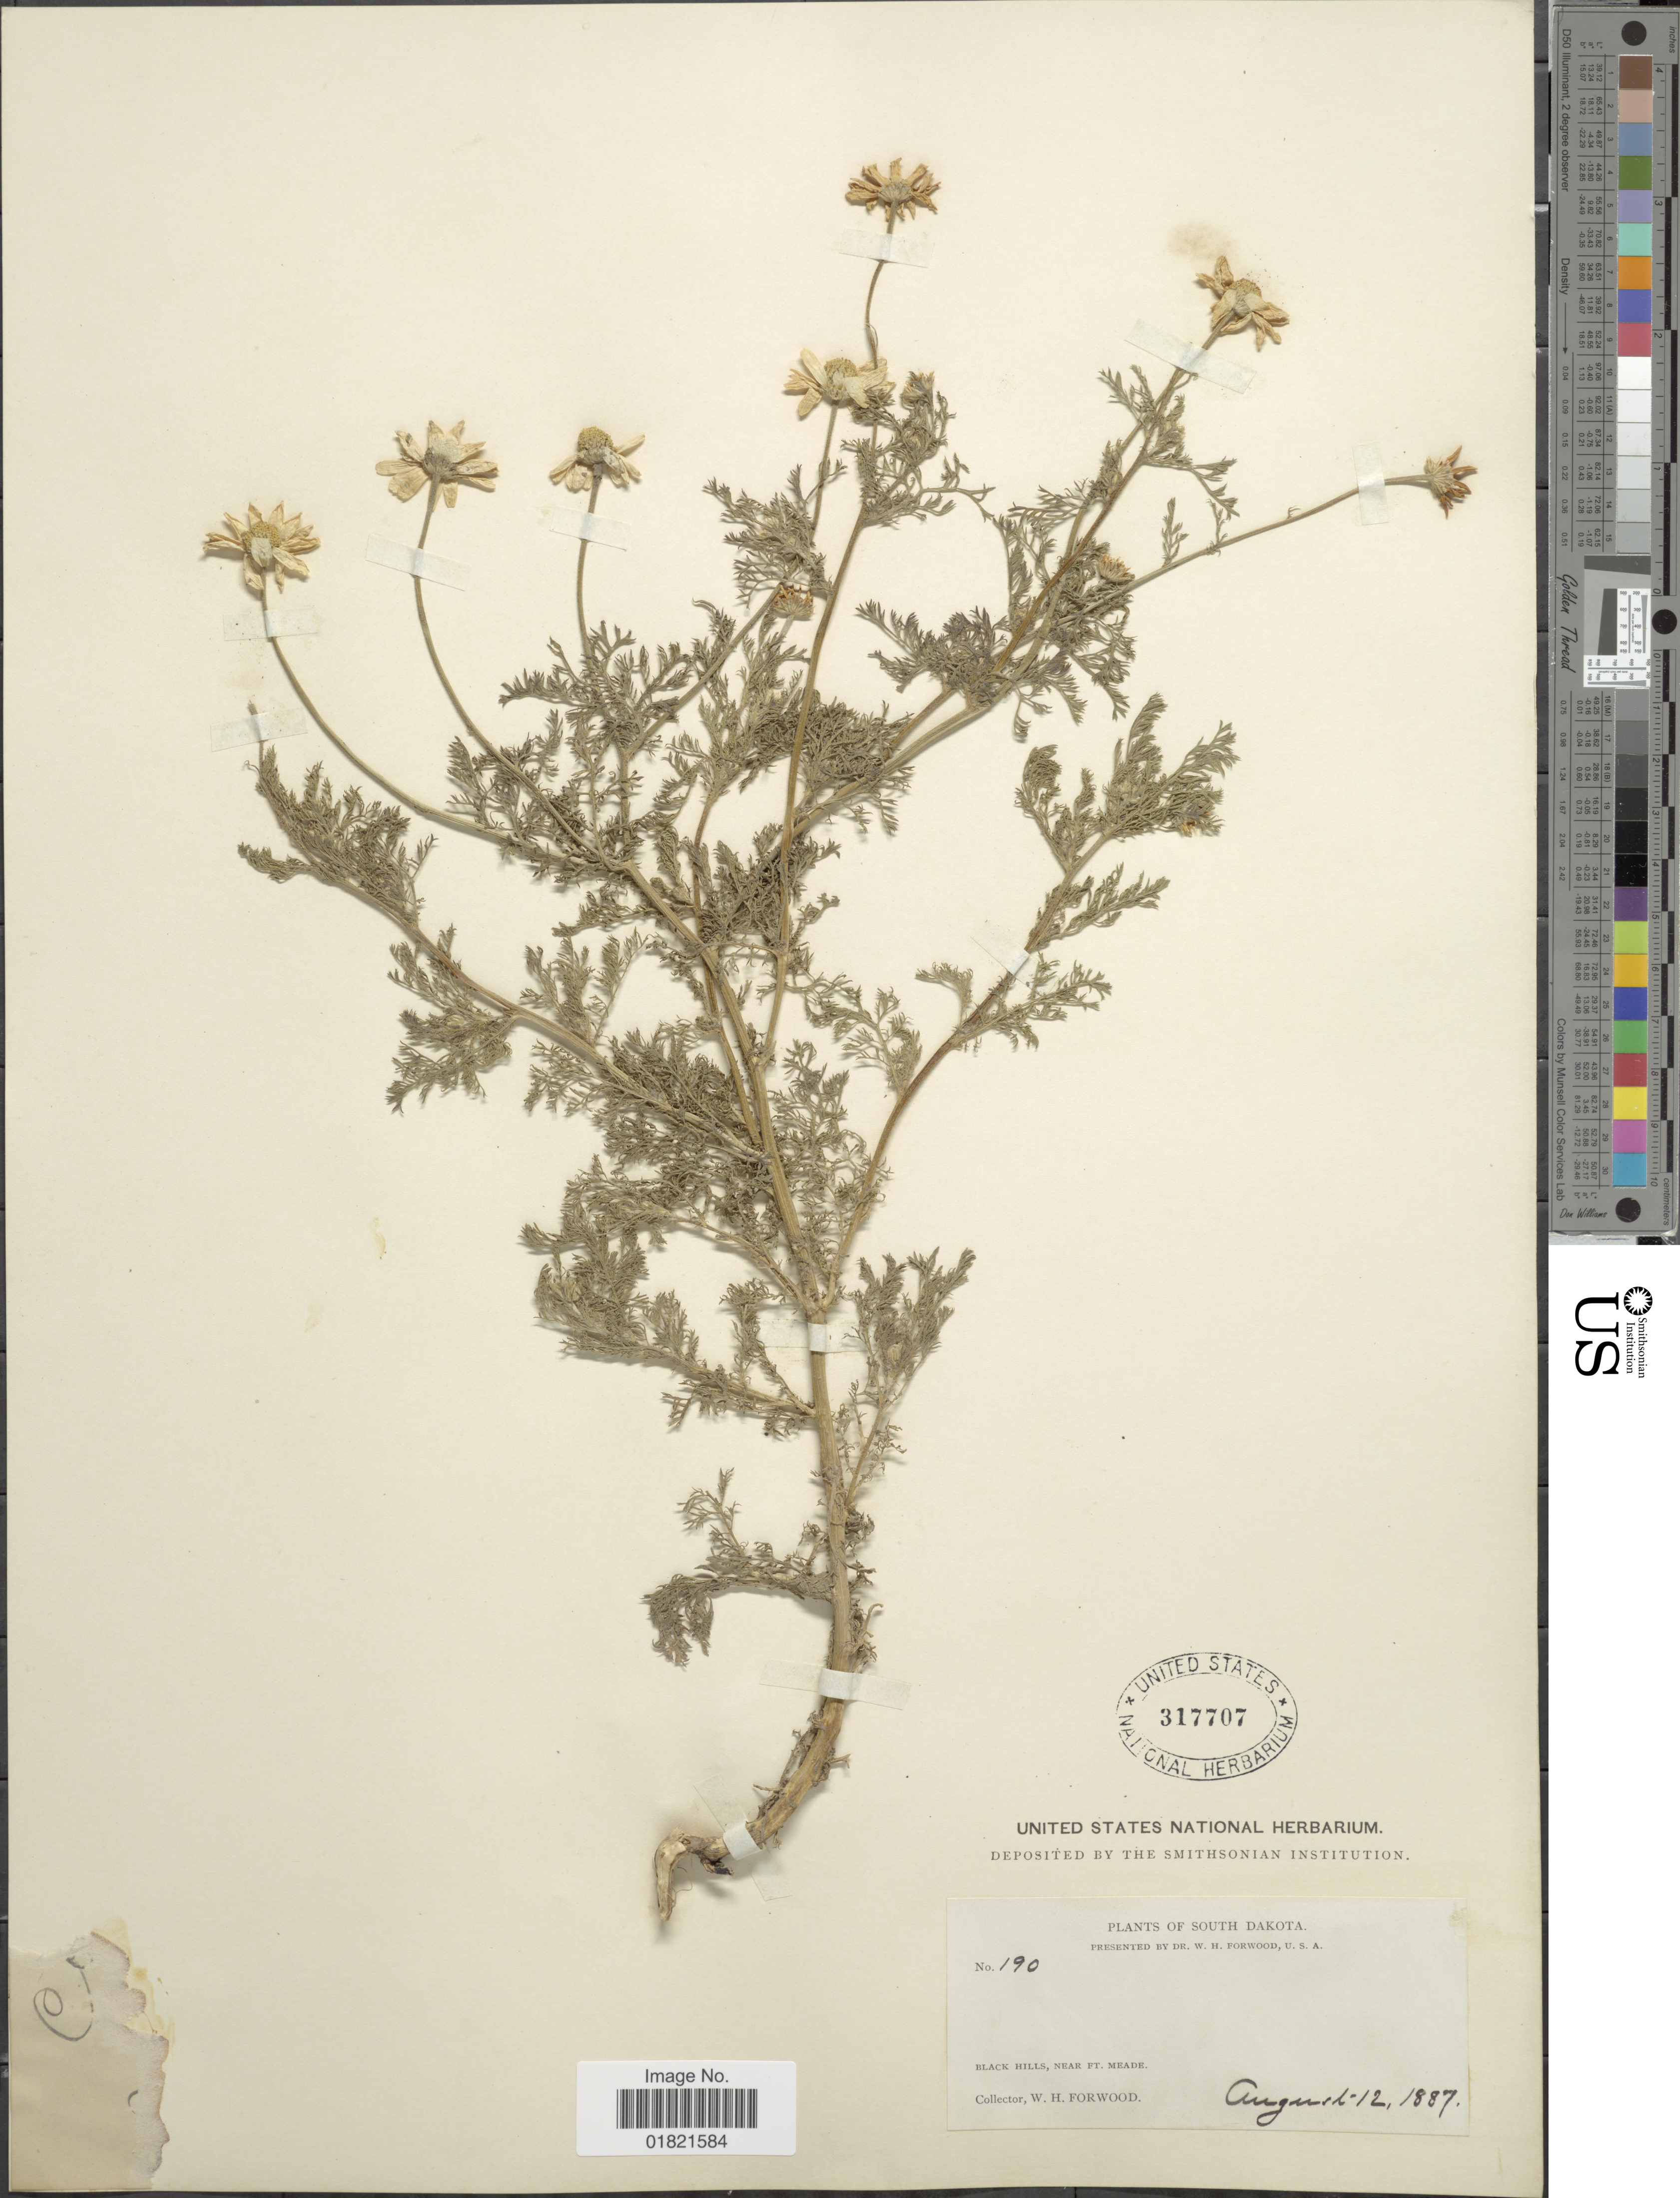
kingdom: Plantae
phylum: Tracheophyta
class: Magnoliopsida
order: Asterales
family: Asteraceae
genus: Anthemis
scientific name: Anthemis cotula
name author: L.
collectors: W. Forwood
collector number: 190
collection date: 1887-08-12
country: United States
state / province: South Dakota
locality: Black Hills, near Ft. Meade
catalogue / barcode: US 317707